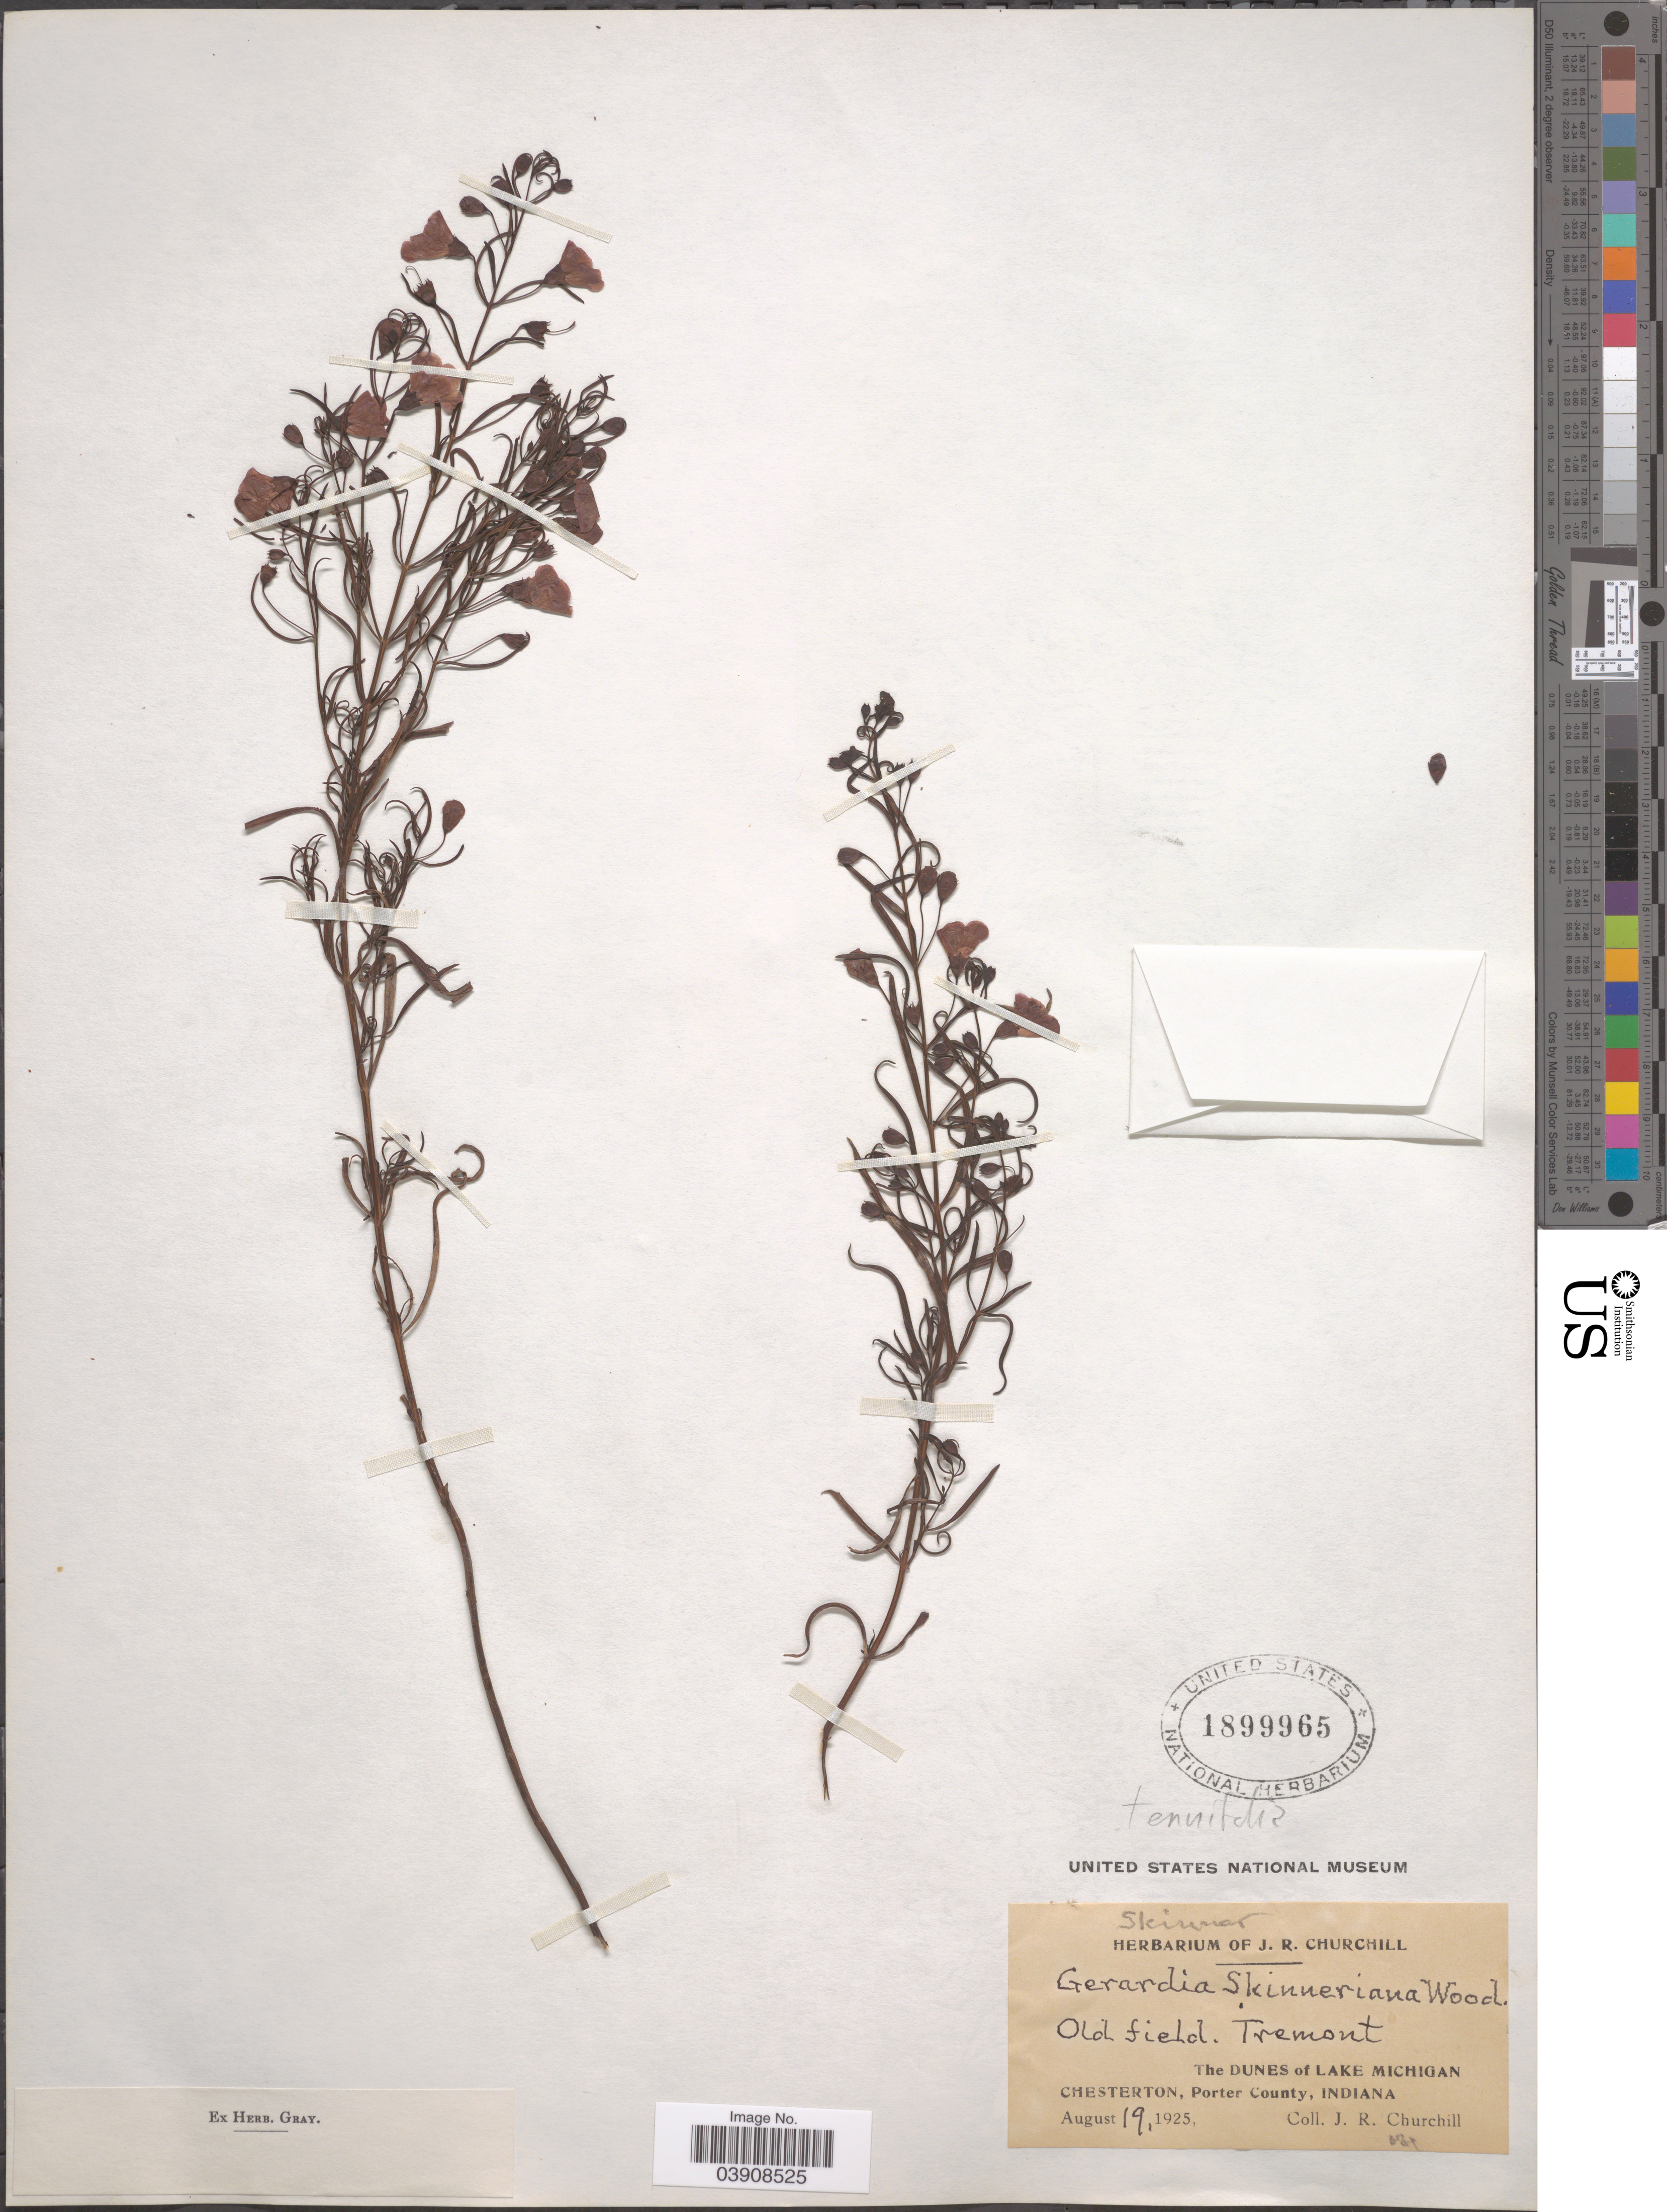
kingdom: Plantae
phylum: Tracheophyta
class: Magnoliopsida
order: Lamiales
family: Orobanchaceae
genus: Agalinis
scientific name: Agalinis tenuifolia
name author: (Vahl) Raf.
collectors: J. Churchill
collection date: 1925-08-19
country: United States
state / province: Indiana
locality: Tremont. The Dunes of Lake Michigan. Chesterton, Porter County.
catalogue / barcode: US 1899965